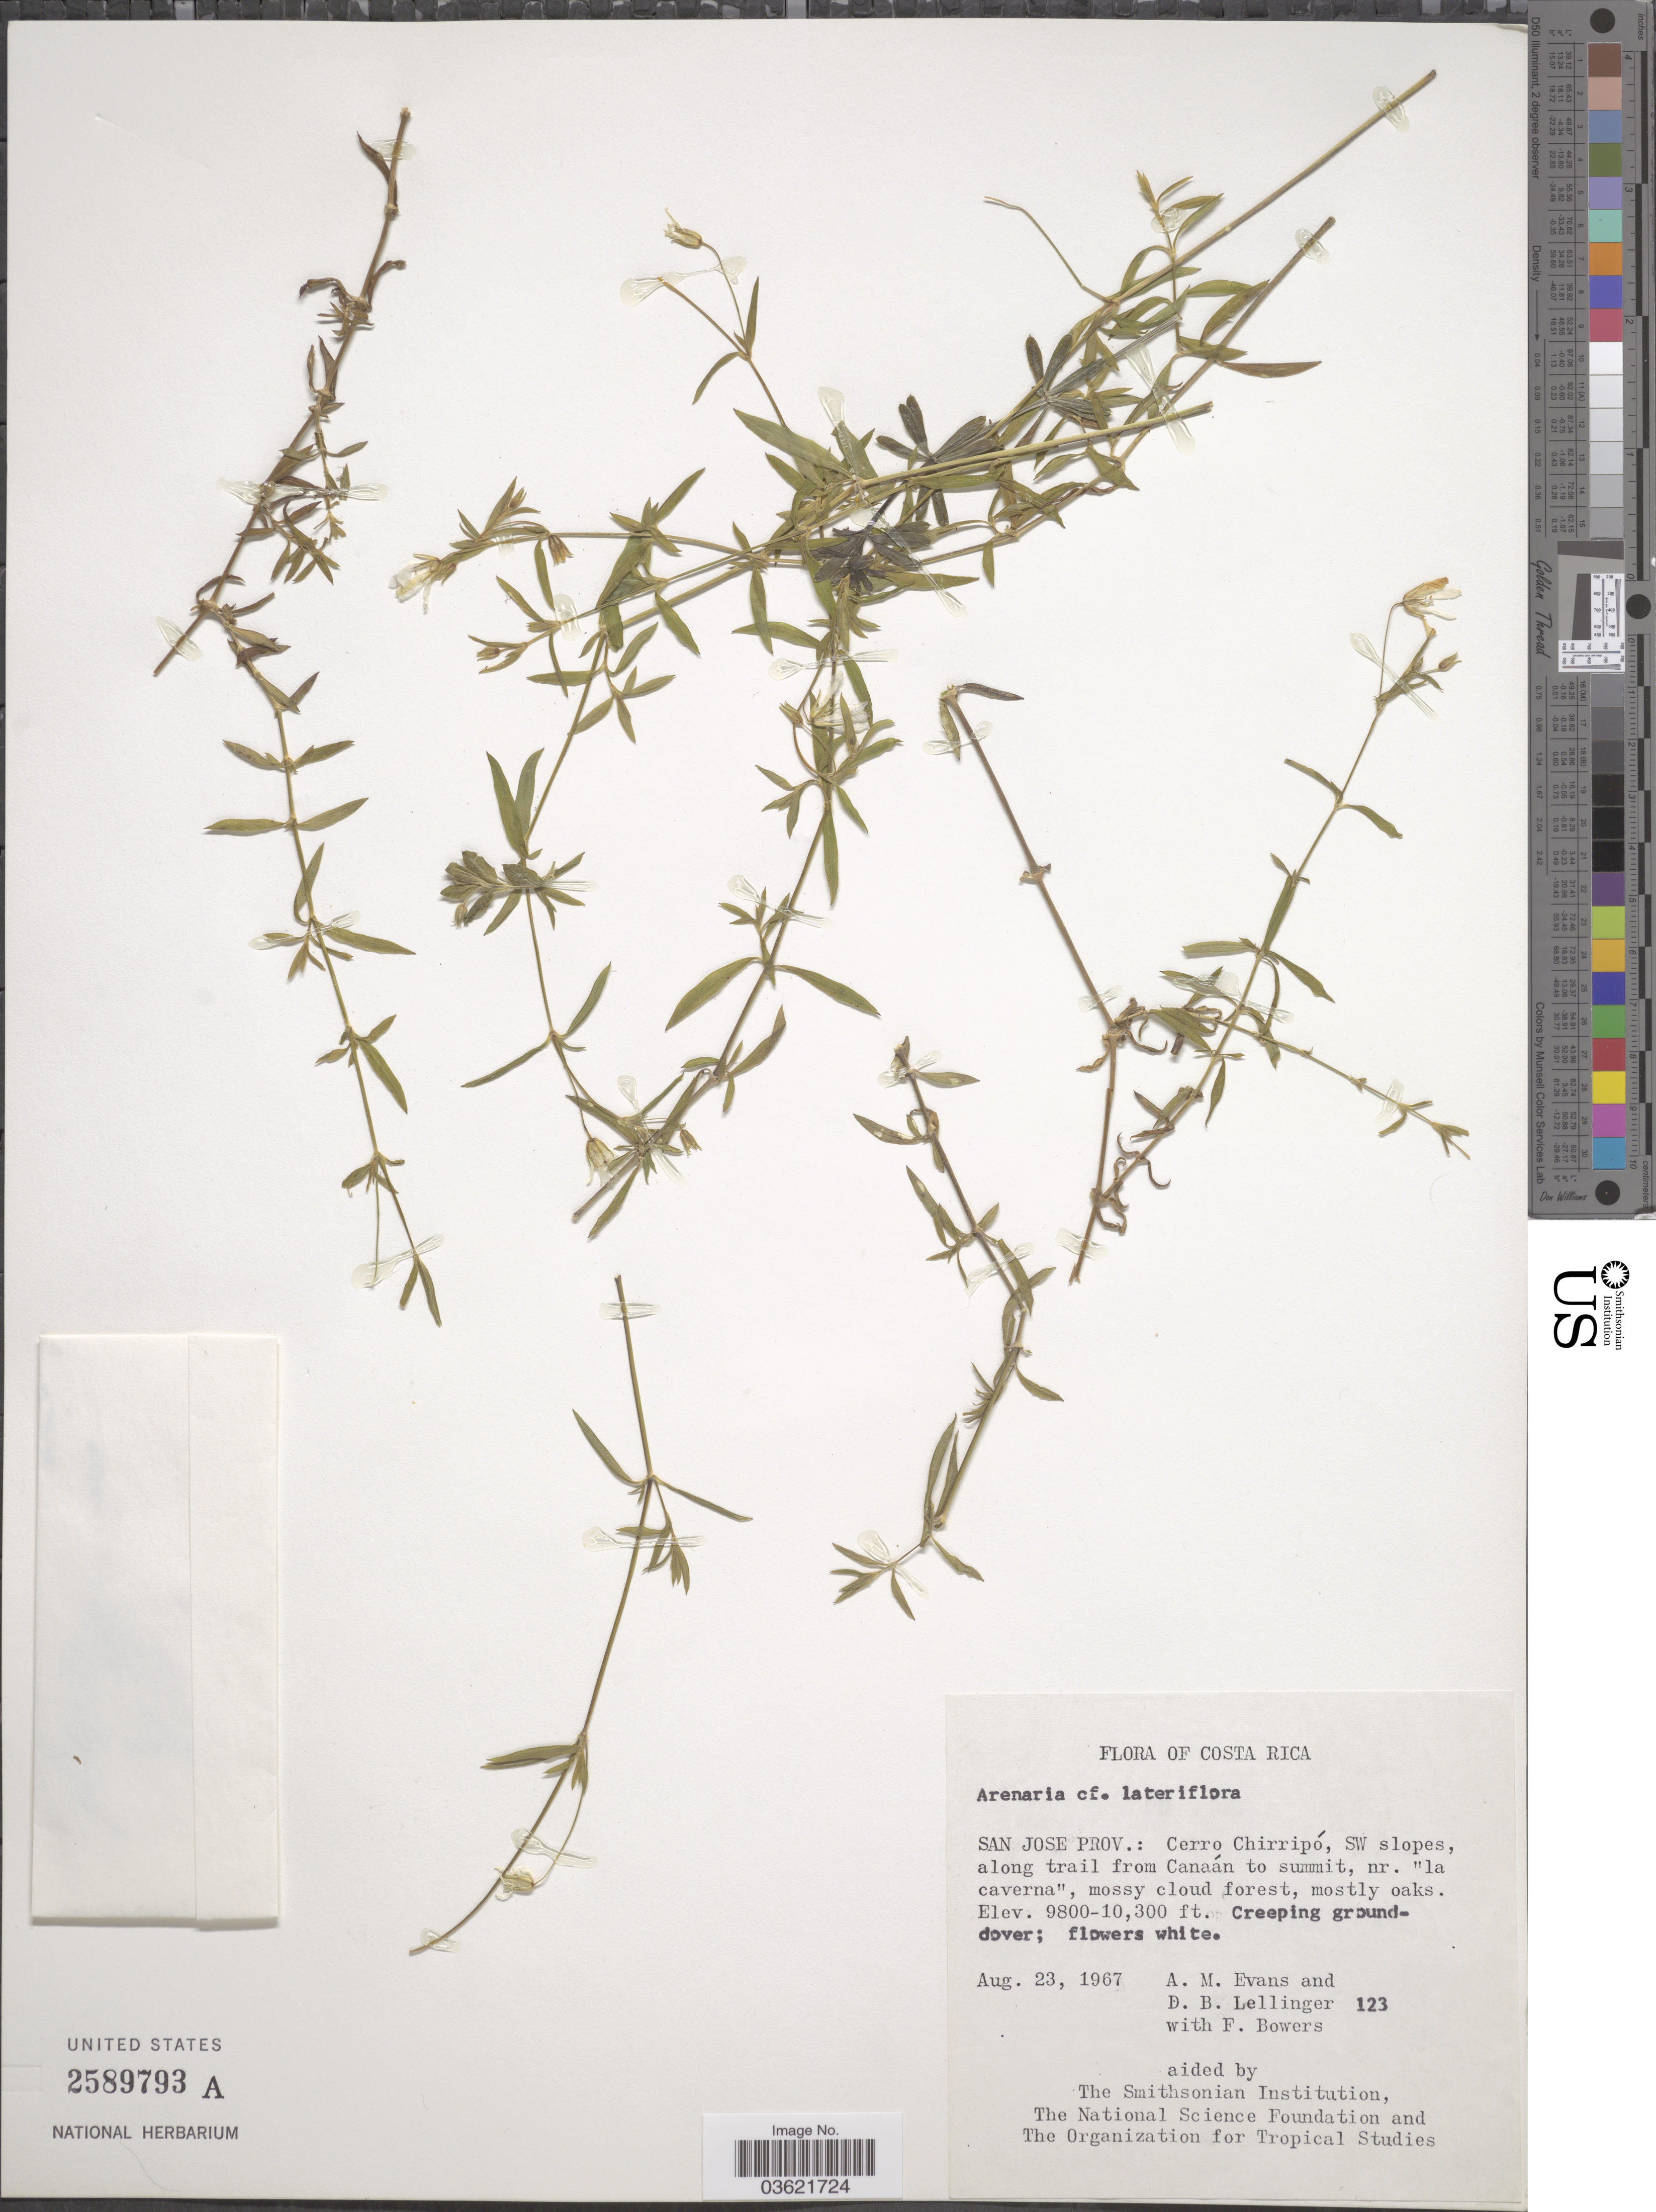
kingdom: Plantae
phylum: Tracheophyta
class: Magnoliopsida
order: Caryophyllales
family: Caryophyllaceae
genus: Arenaria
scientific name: Arenaria sp.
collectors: A. M. Evans, D. B. Lellinger & F. Bowers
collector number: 123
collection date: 1967-08-23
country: Costa Rica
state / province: San José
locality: Cerro Chirripó, SW slopes, along trail from Canaán to summit, nr. "la caverna".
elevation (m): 2987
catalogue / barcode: US 2589793A